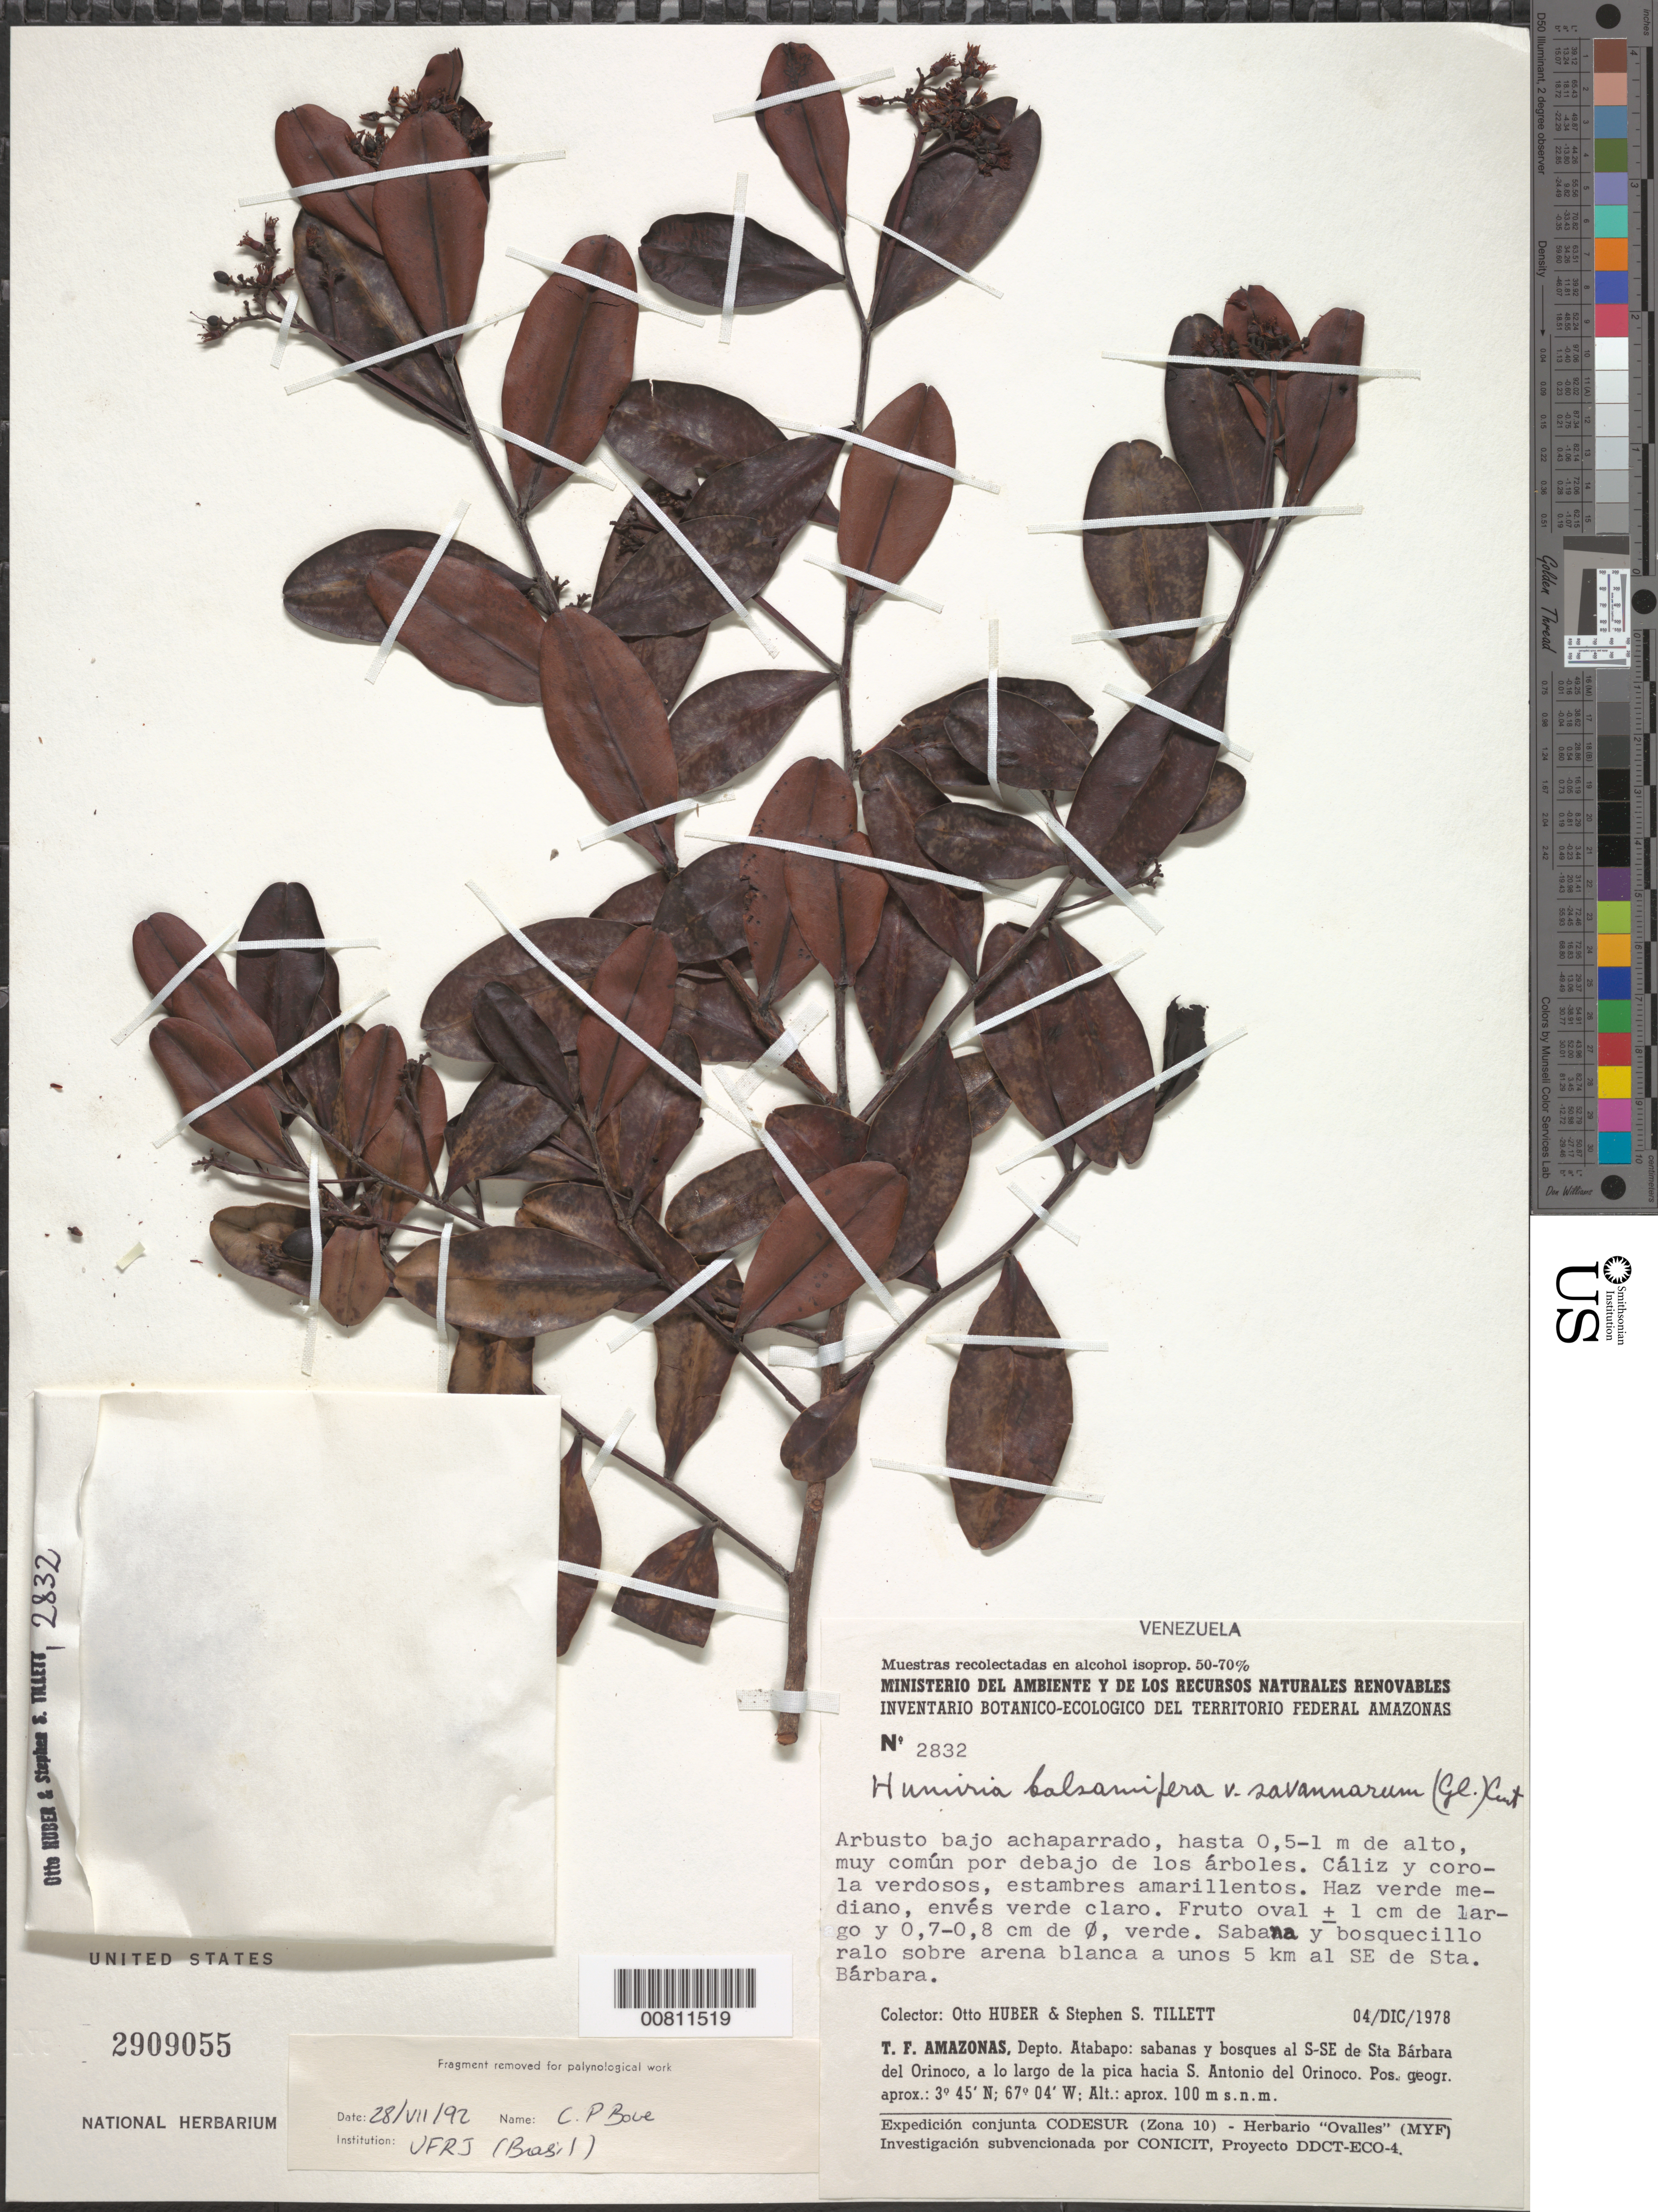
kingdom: Plantae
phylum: Tracheophyta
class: Magnoliopsida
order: Malpighiales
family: Humiriaceae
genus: Humiria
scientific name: Humiria balsamifera var. savannarum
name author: (Gleason) Cuatrec.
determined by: Cuatrecasas, J.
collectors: O. Huber & S. S. Tillett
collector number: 2832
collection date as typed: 4-Dec-78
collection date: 1978-12-04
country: Venezuela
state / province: Amazonas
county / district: Atabapo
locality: Sta. Bárbara del Orinoco, 5 km al SE, hacia S. Antonio del Orinoco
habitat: Sabana y bosquecillo ralo sobre arena blanca; por debajo de los arboles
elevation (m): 100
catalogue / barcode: US 2909055